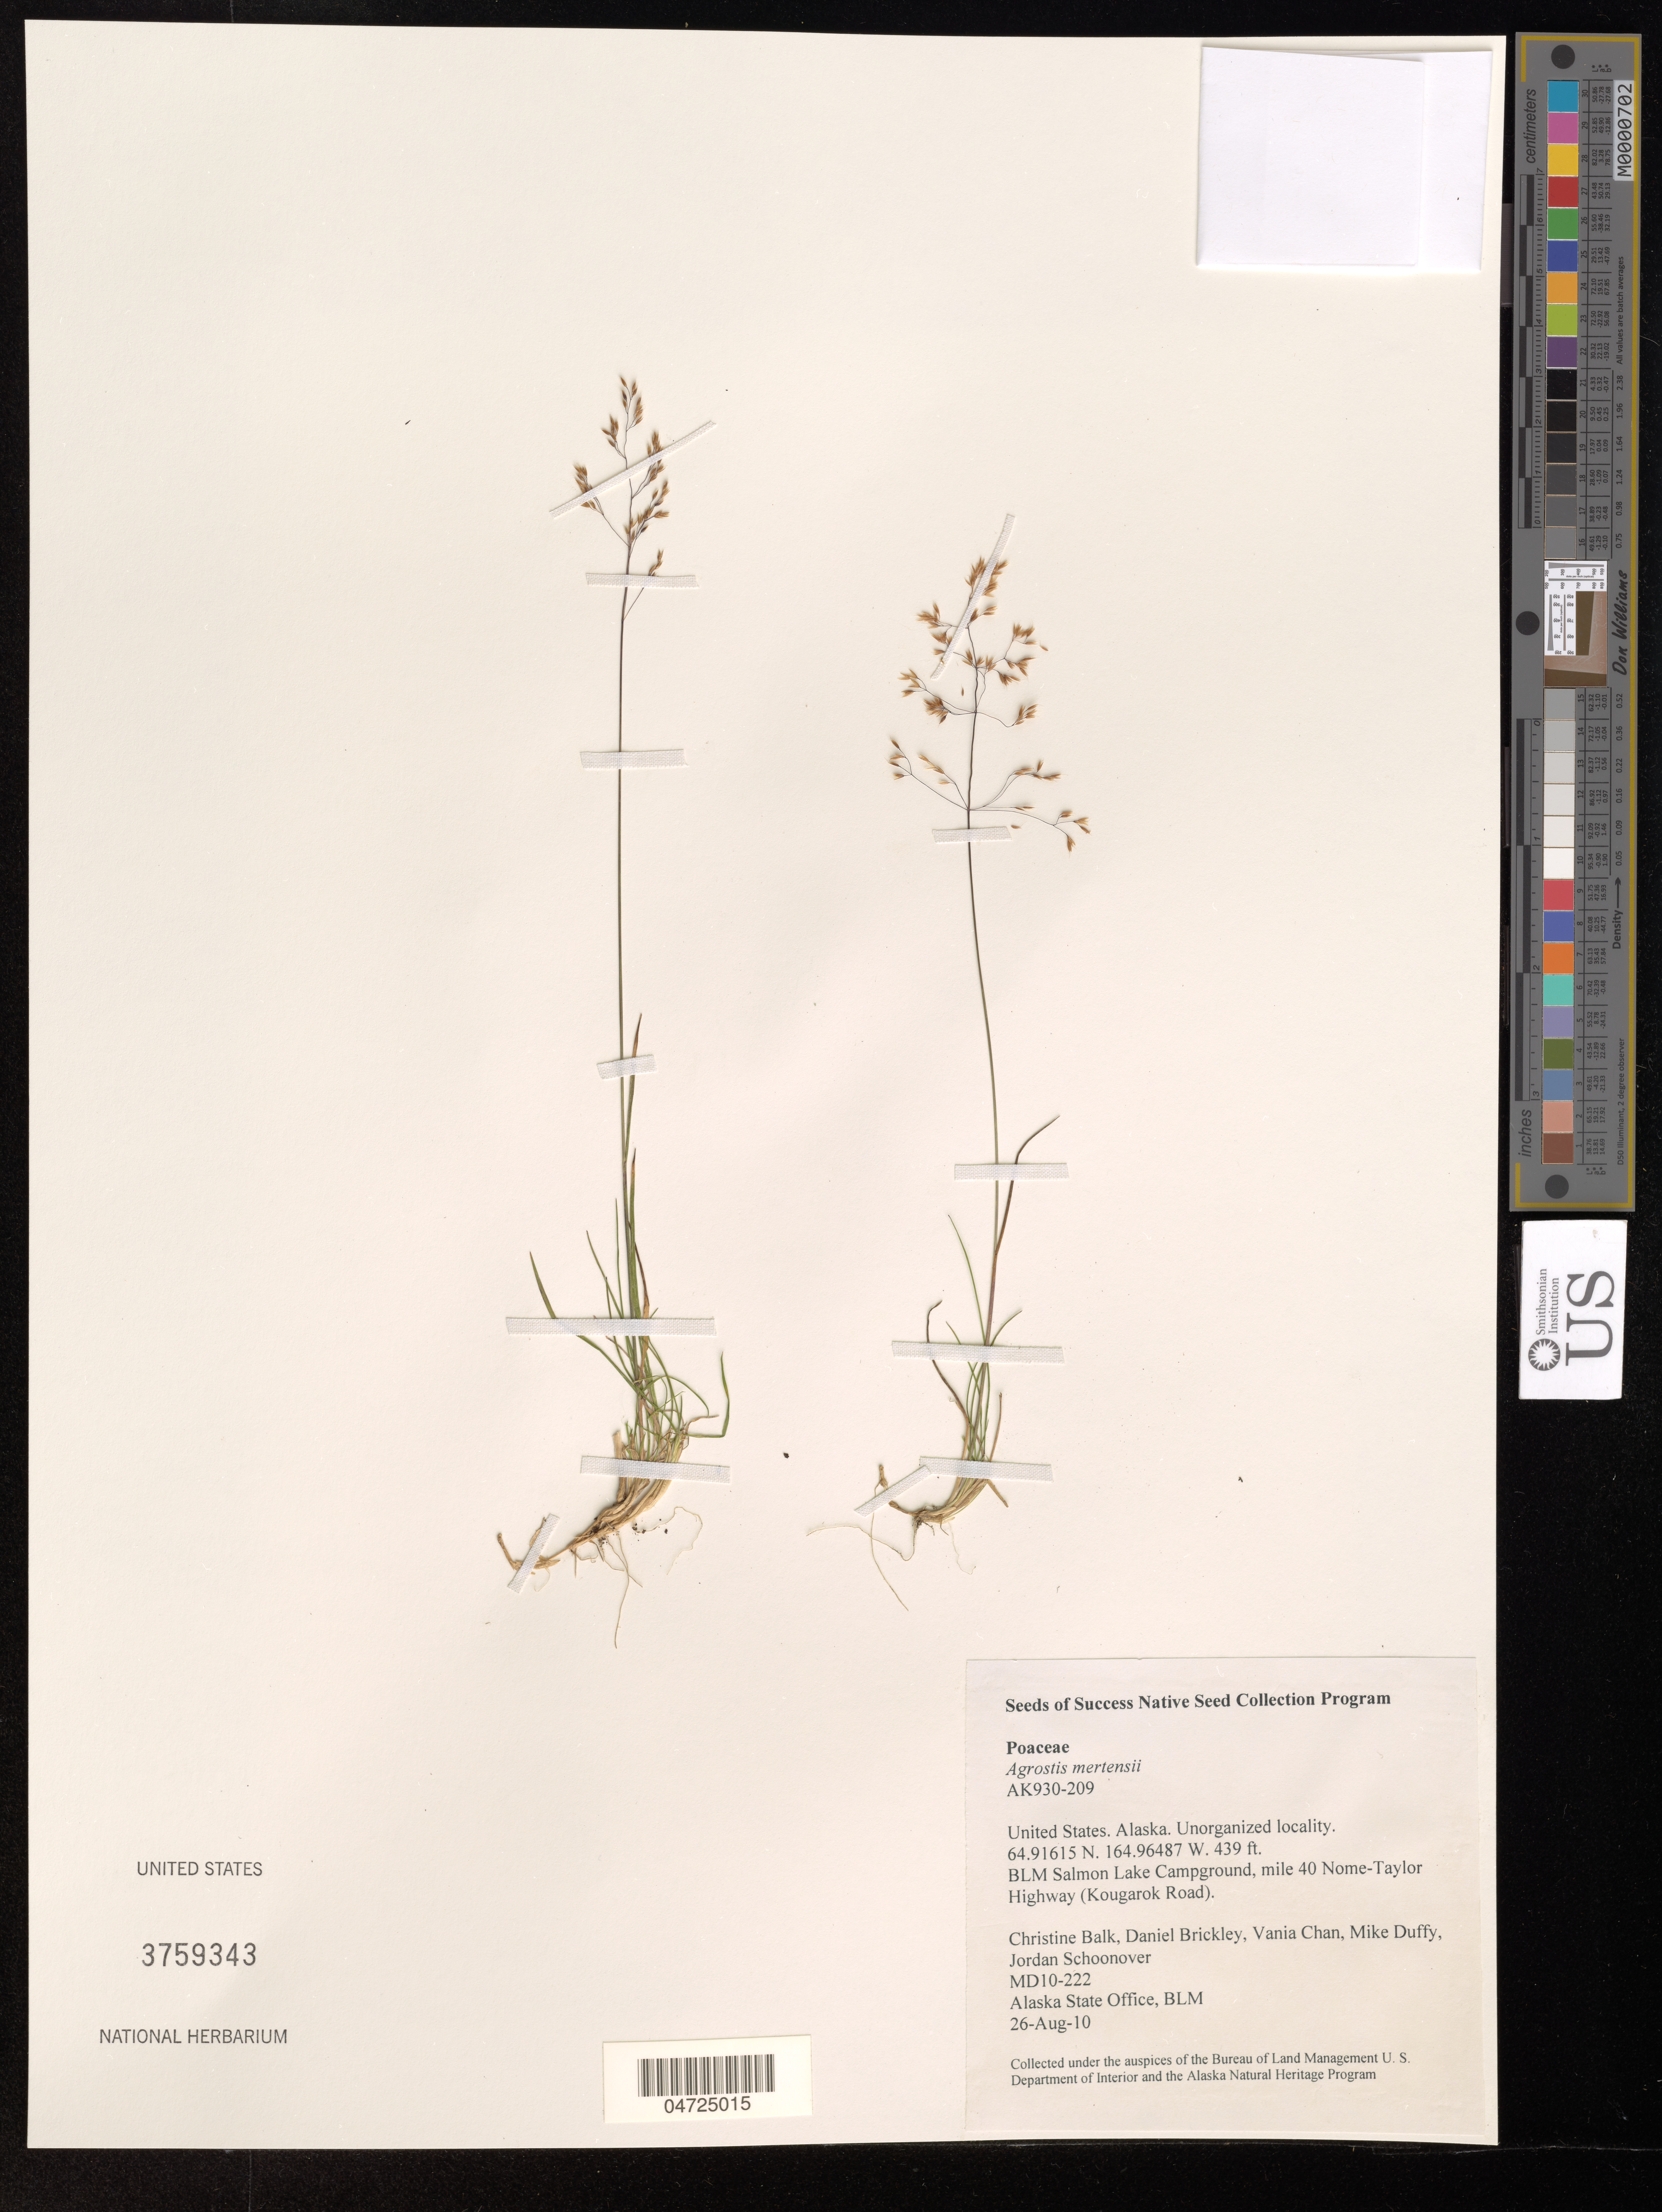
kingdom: Plantae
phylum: Tracheophyta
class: Liliopsida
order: Poales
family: Poaceae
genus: Agrostis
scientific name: Agrostis mertensii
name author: Trin.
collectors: C. Balk, D. Brickley, V. Chan & M. Duffy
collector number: MD10-222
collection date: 2010-08-26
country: United States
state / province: Alaska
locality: BLM Salmon Lake Campground, mile 40 Nome-Taylor Highway (Kougarok Road).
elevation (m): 134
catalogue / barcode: US 3759343